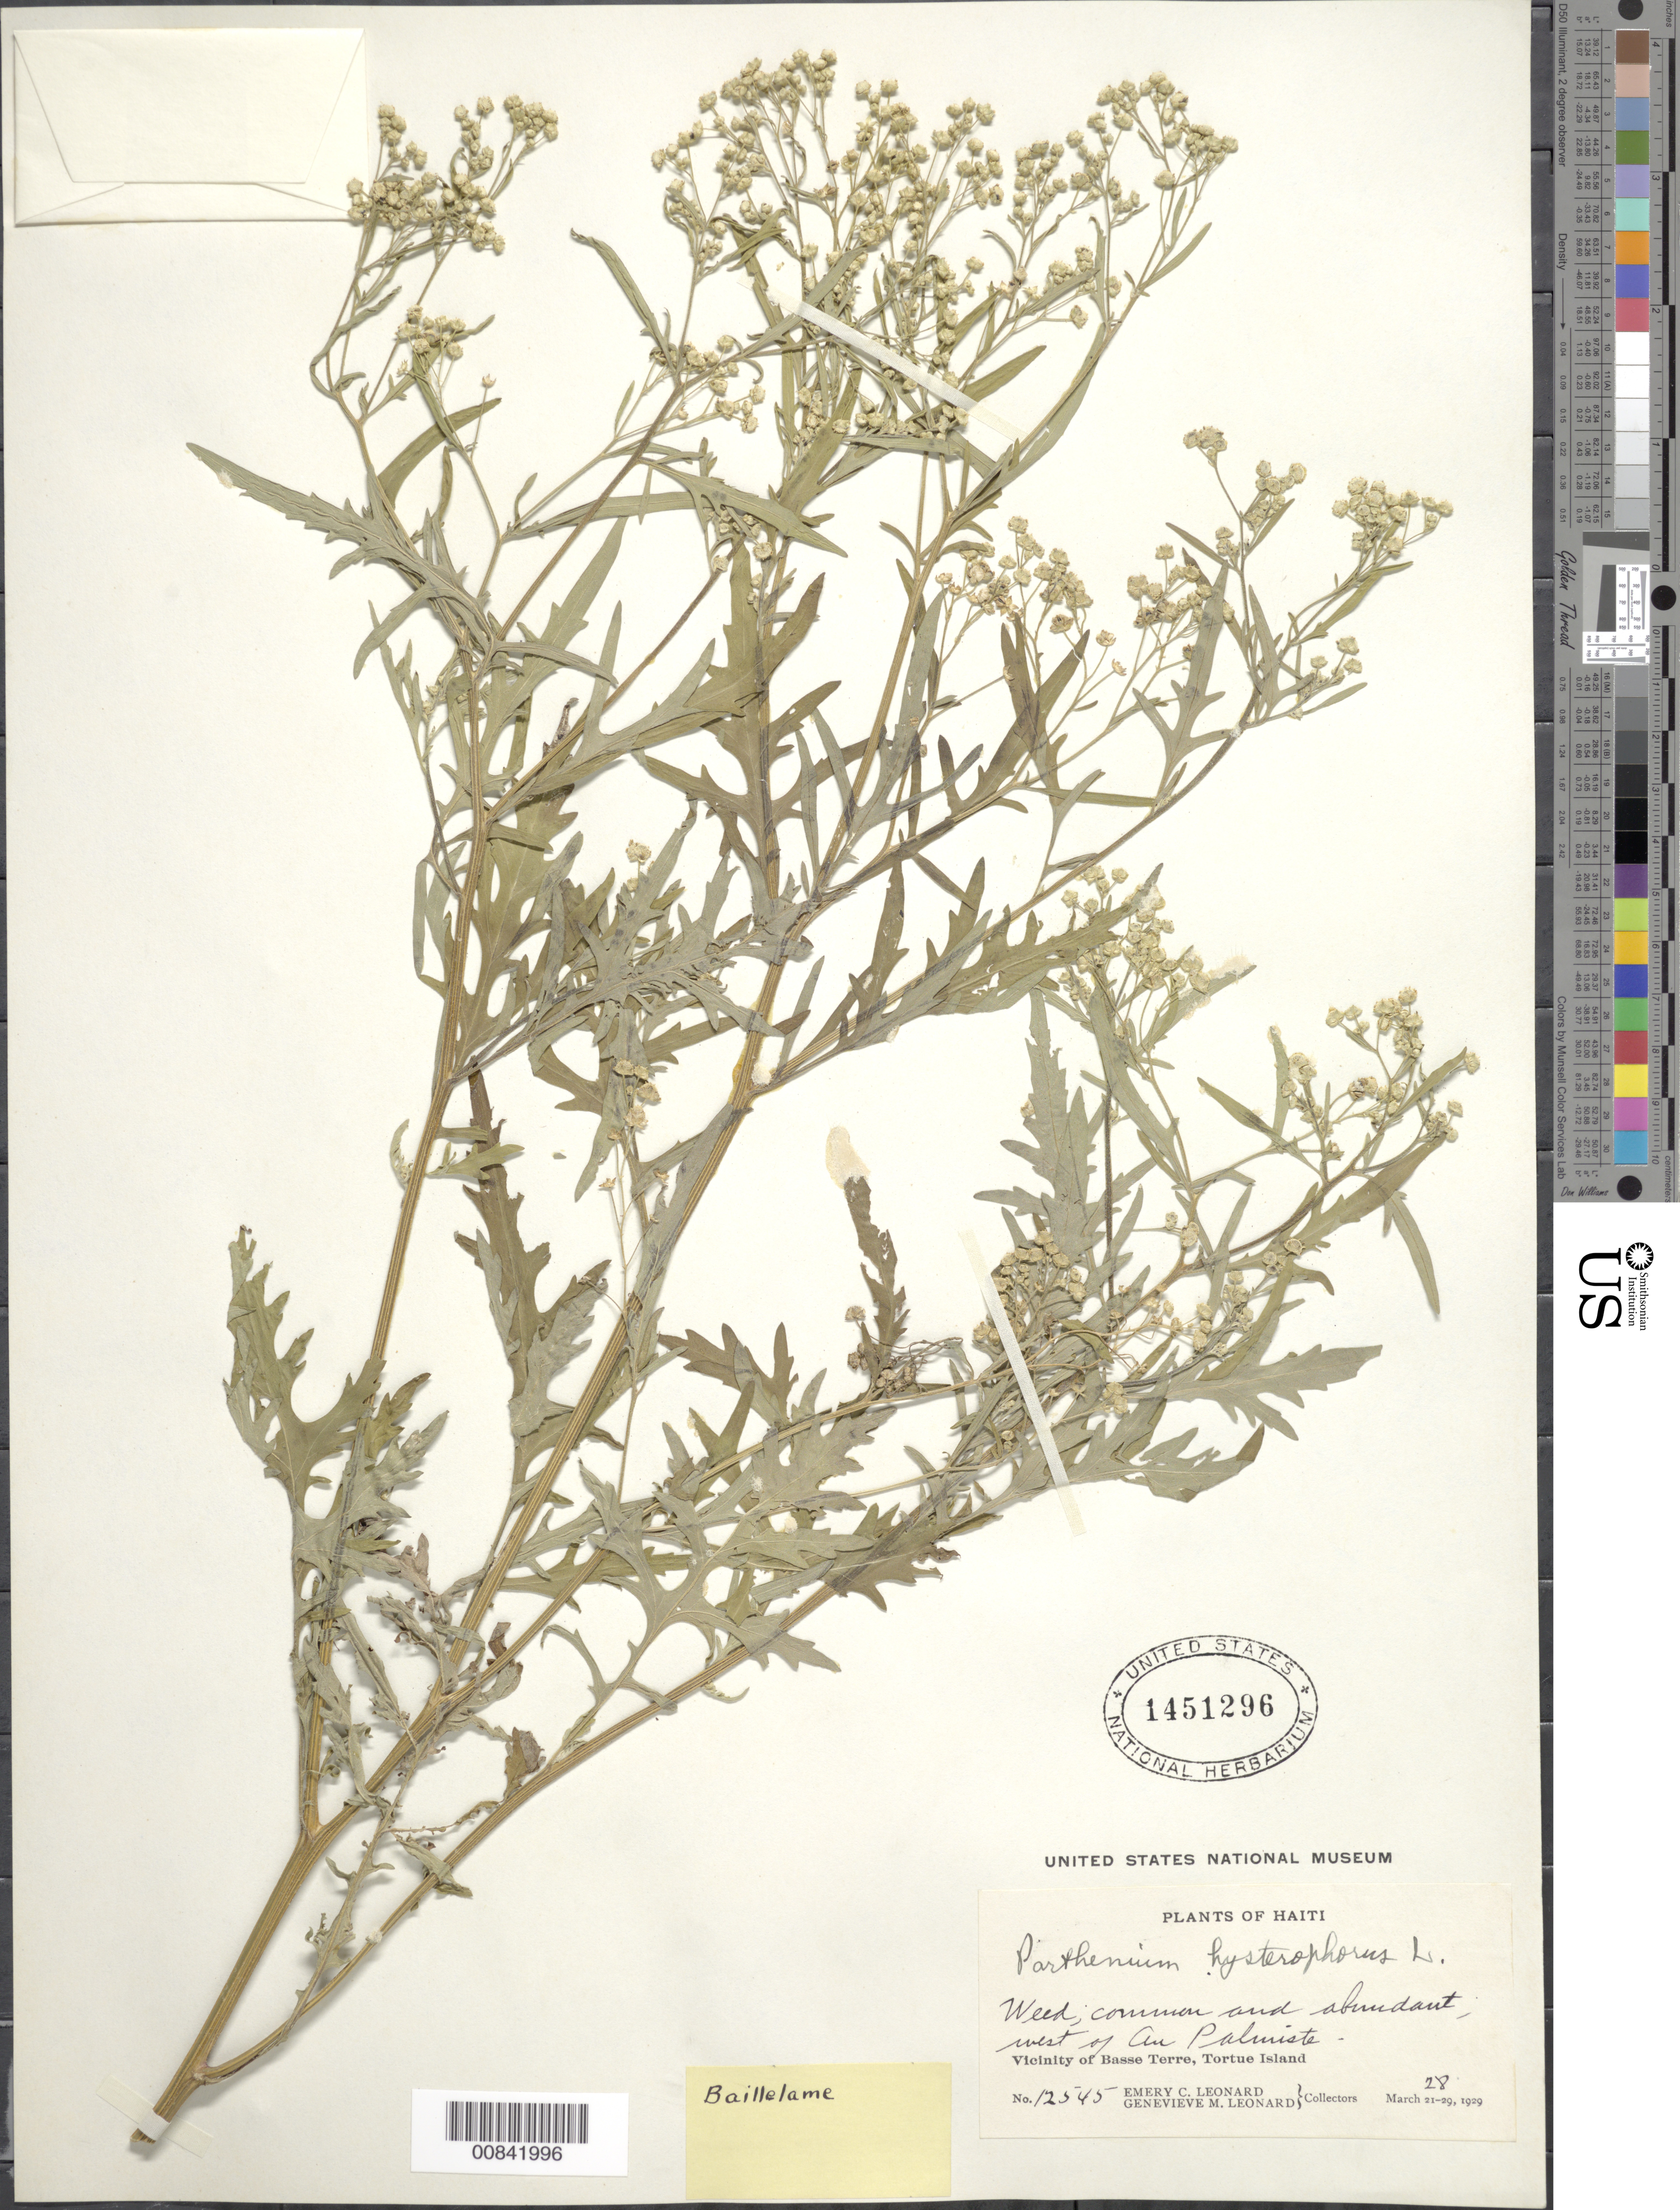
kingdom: Plantae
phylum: Tracheophyta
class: Magnoliopsida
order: Asterales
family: Asteraceae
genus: Parthenium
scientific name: Parthenium hysterophorus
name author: L.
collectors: E. C. Leonard & G. M. Leonard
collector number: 12545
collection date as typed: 28 Mar 1929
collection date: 1929-03-28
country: Haiti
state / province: Nord-Ouest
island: Île de la Tortue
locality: Vicinity of Basee Terre, W of Au Paliniste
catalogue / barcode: US 1451296